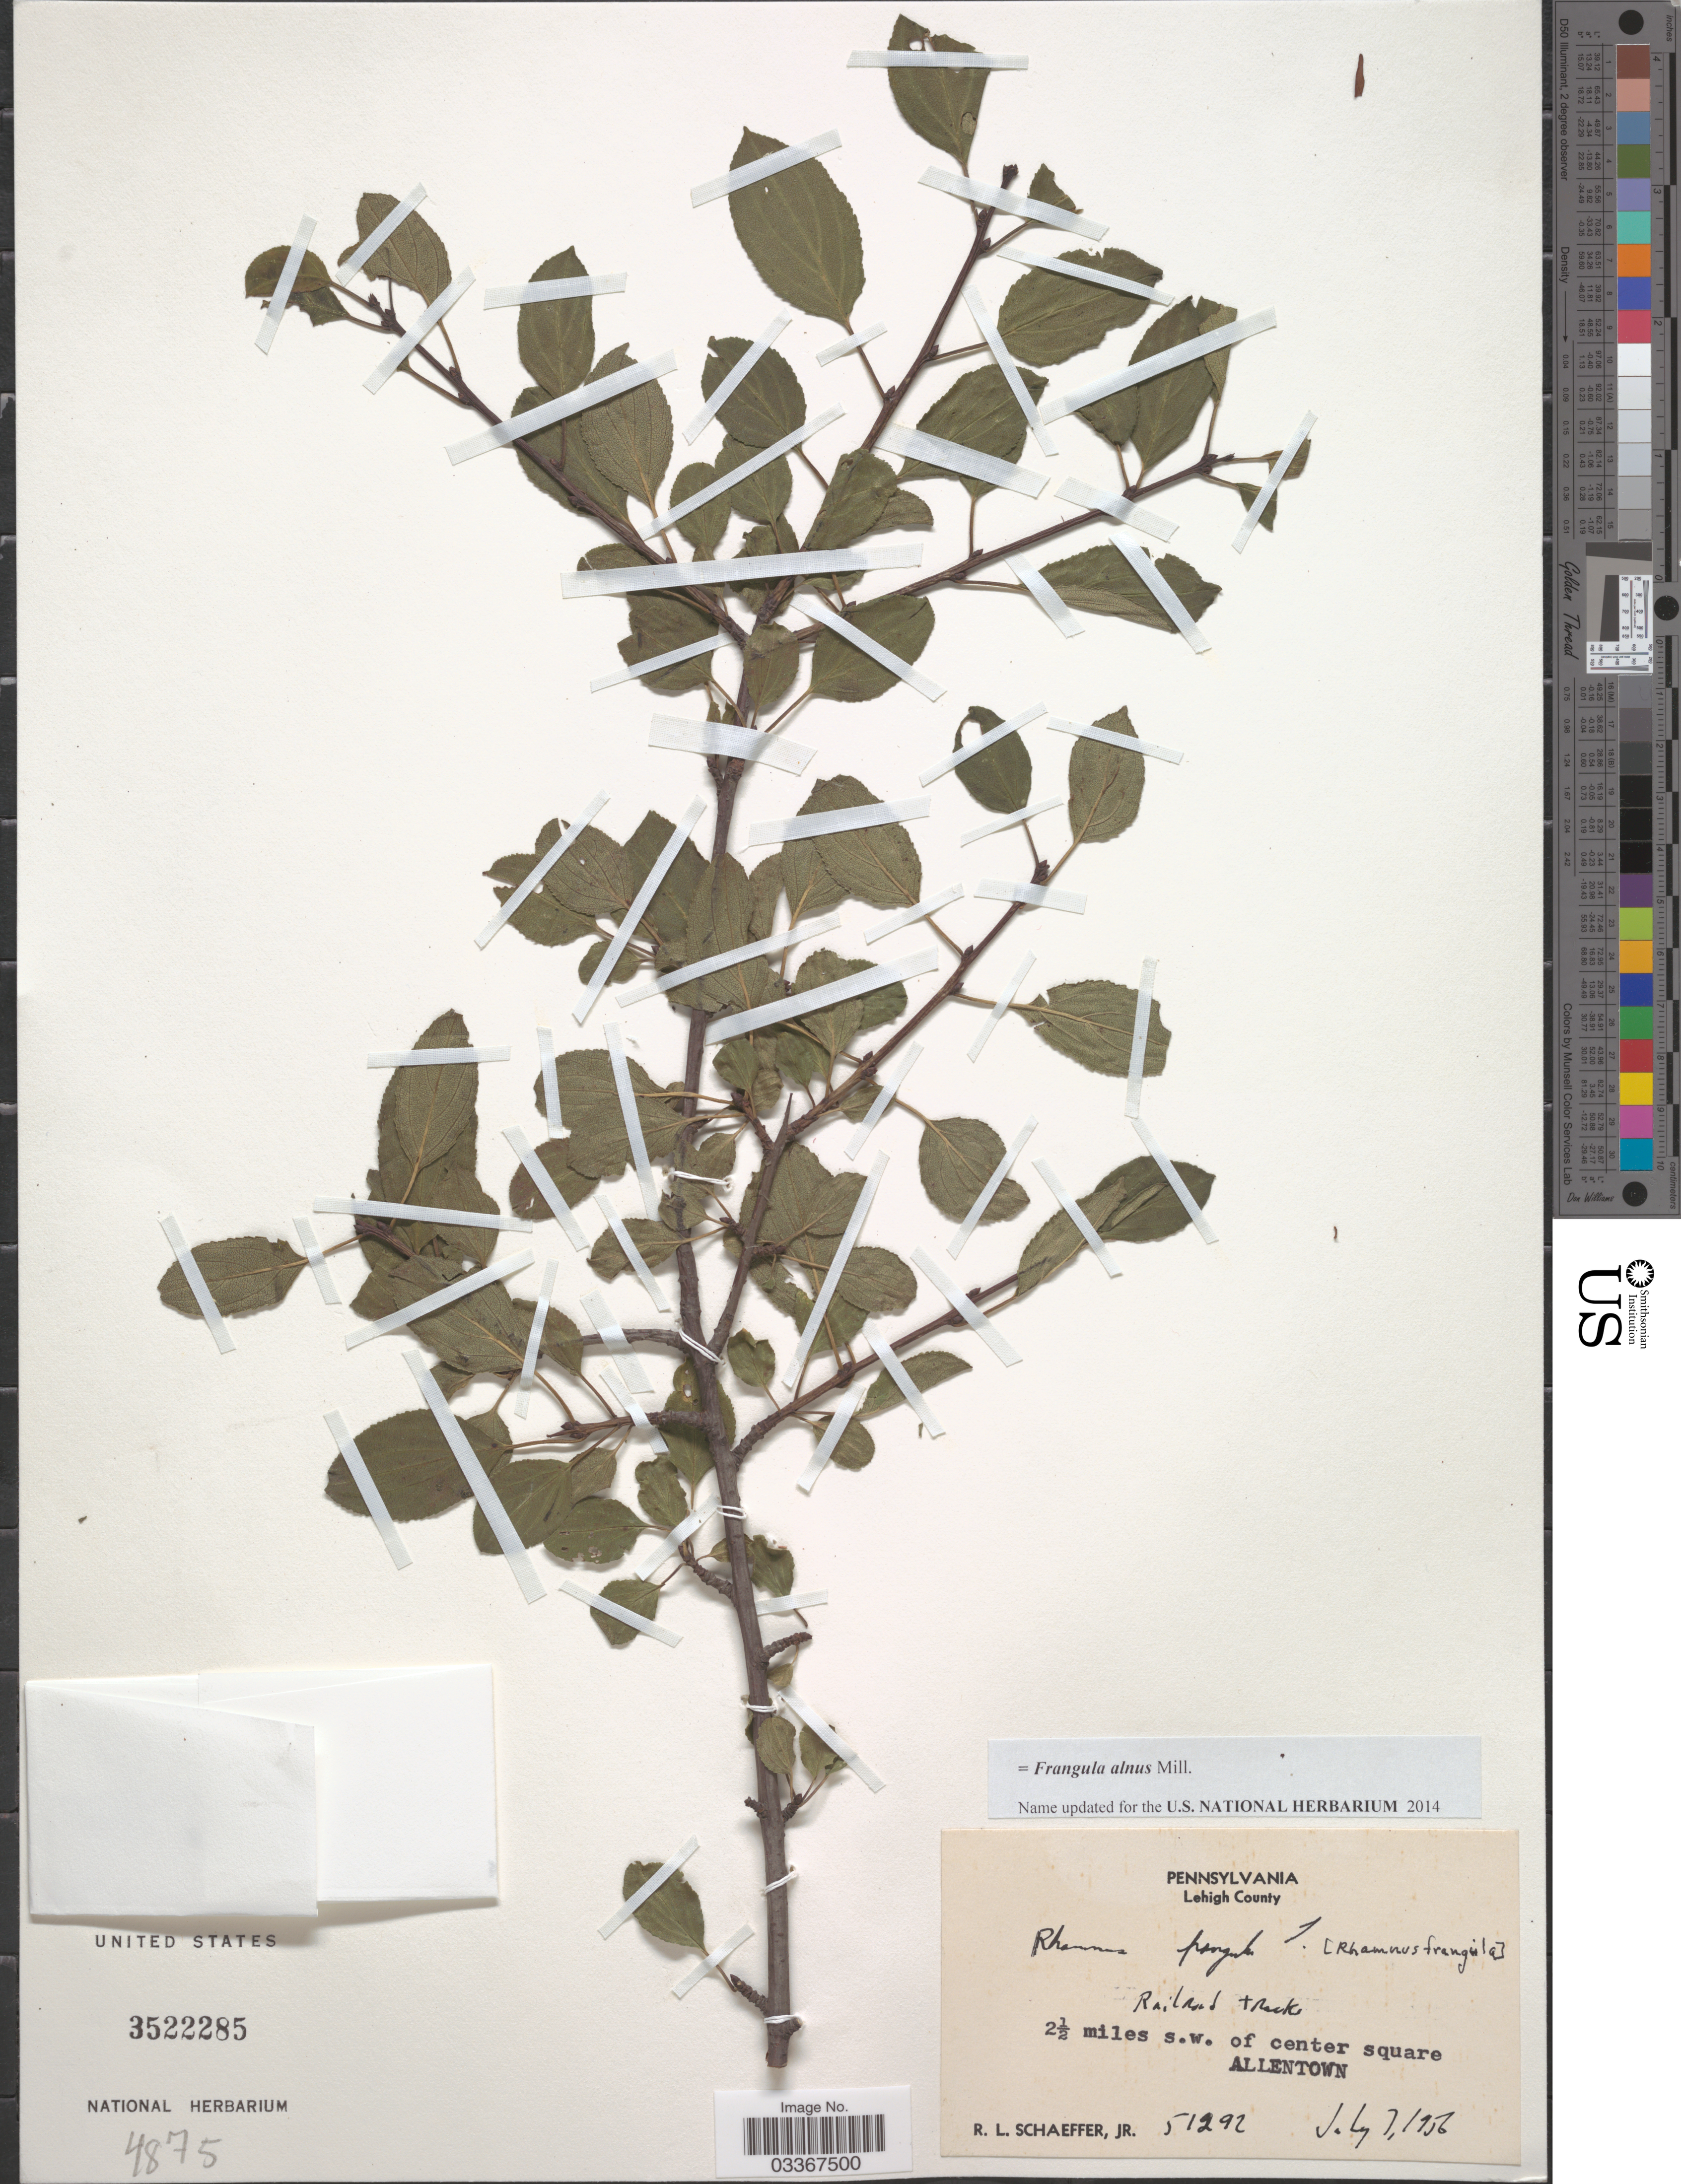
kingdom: Plantae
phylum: Tracheophyta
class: Magnoliopsida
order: Rosales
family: Rhamnaceae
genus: Rhamnus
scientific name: Rhamnus cathartica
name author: L.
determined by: Strong, Mark T., (BOT), Smithsonian Institution - National Museum of Natural History (UNITED STATES)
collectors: R. Schaeffer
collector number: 51292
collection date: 1956-07-07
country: United States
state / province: Pennsylvania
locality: Lehigh County. 2½ miles s.w. of center square Allentown.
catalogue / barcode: US 3522285